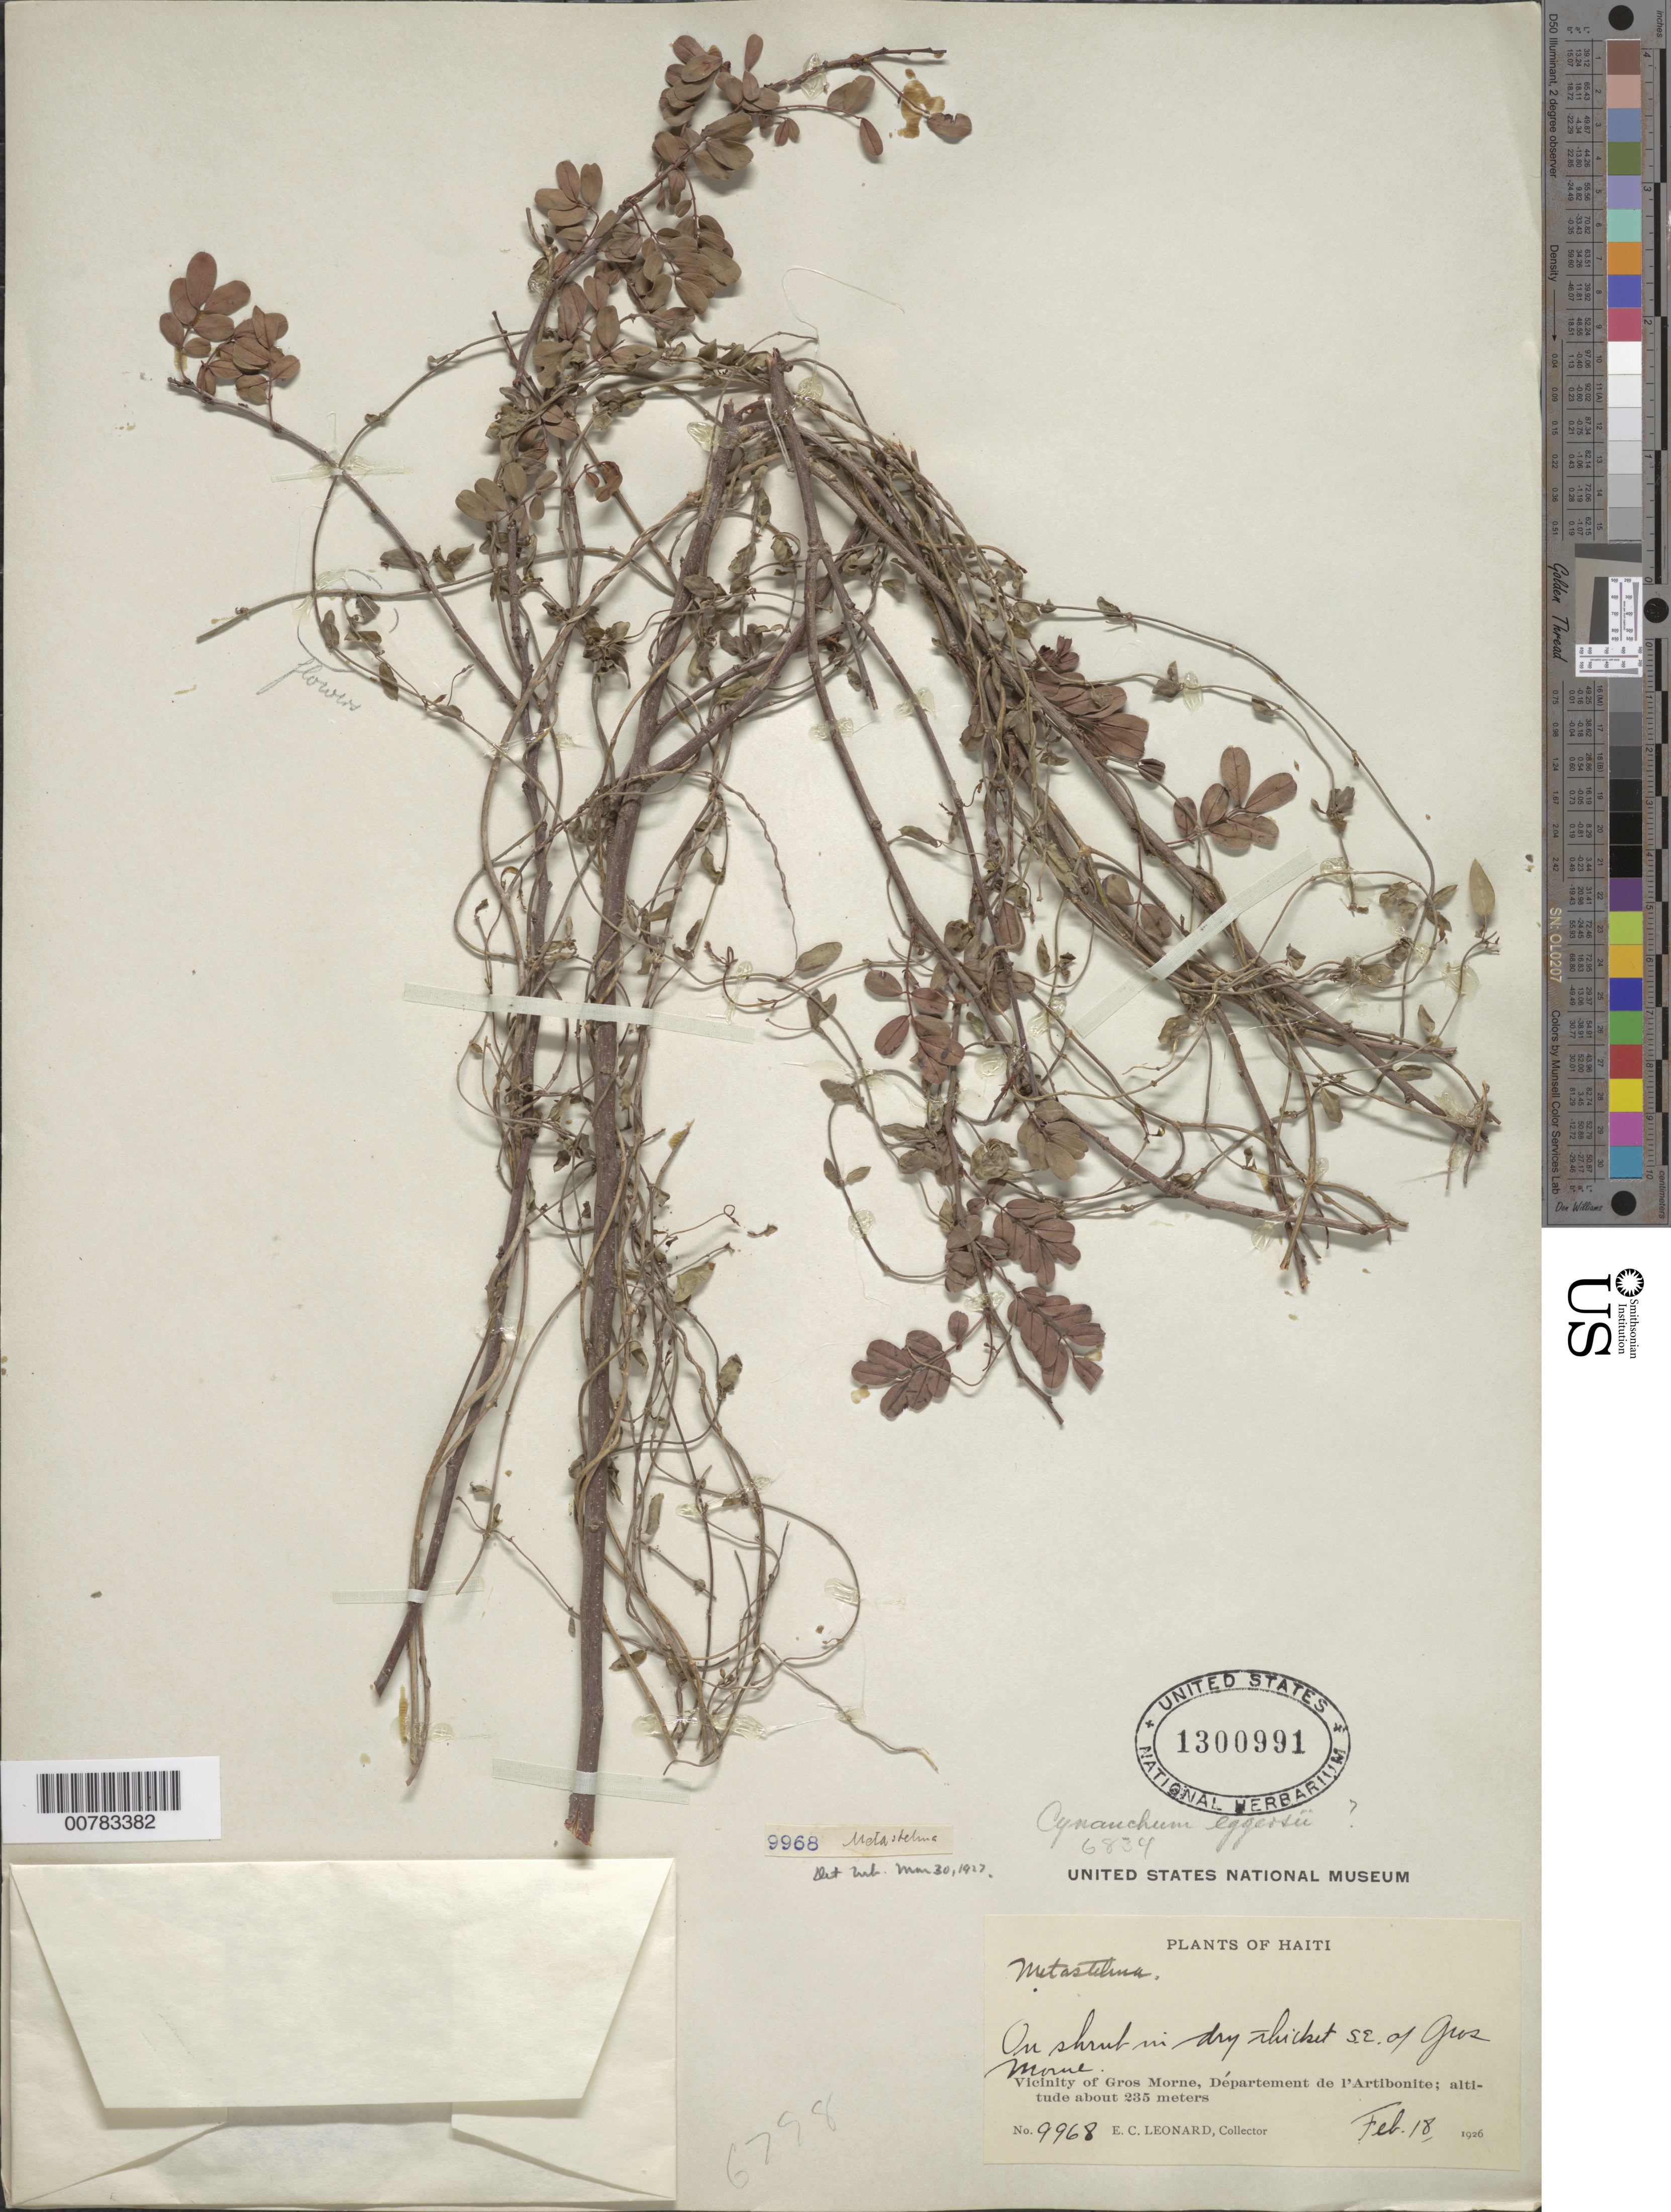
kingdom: Plantae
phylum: Tracheophyta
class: Magnoliopsida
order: Gentianales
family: Apocynaceae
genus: Metastelma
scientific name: Metastelma eggersii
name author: Schltr.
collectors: E. C. Leonard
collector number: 9968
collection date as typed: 18 Feb 1926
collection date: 1926-02-18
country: Haiti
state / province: Artibonite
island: Hispaniola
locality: Vicinity of Gros Morne, S.E. of Gros Morne.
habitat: Dry thicket.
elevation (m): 235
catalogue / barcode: US 1300991